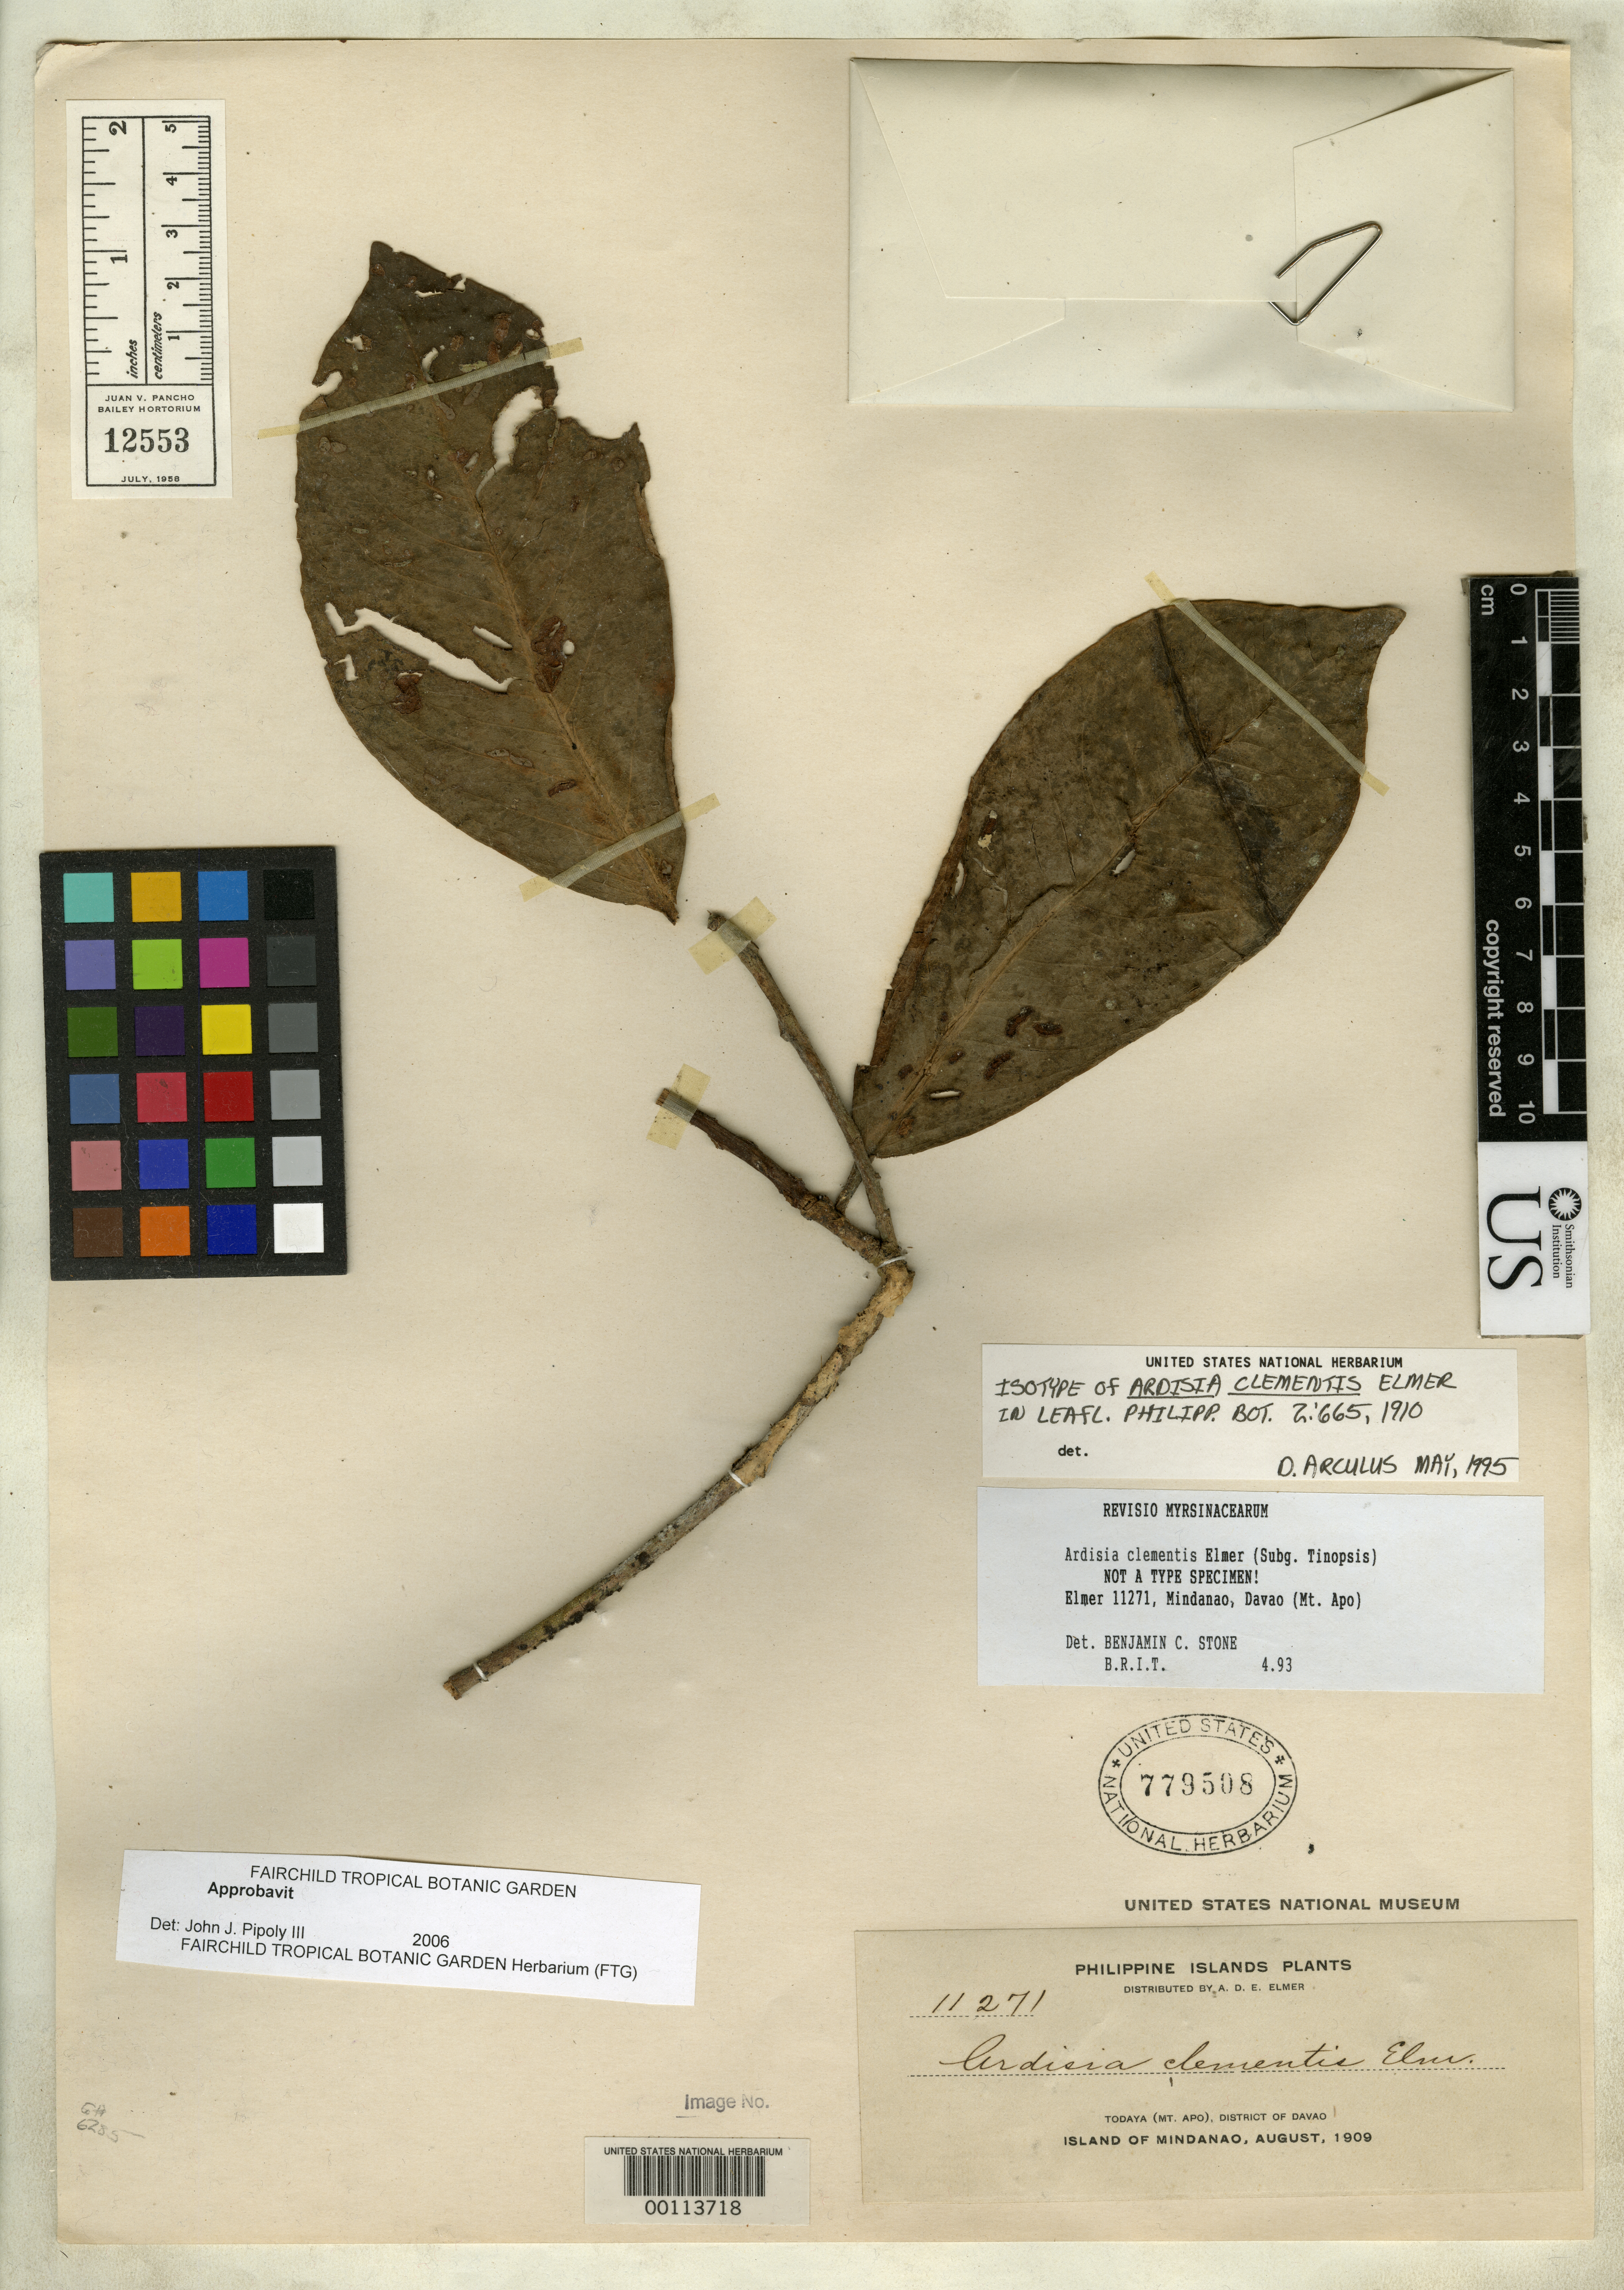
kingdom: Plantae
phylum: Tracheophyta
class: Magnoliopsida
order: Ericales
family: Primulaceae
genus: Ardisia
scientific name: Ardisia clementis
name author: Elmer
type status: Isotype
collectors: A. D. E. Elmer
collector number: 11271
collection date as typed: Aug 1909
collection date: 1909-08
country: Philippines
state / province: Davao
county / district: Davao del Sur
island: Mindanao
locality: Todaya, Mount Apo.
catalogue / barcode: US 779508